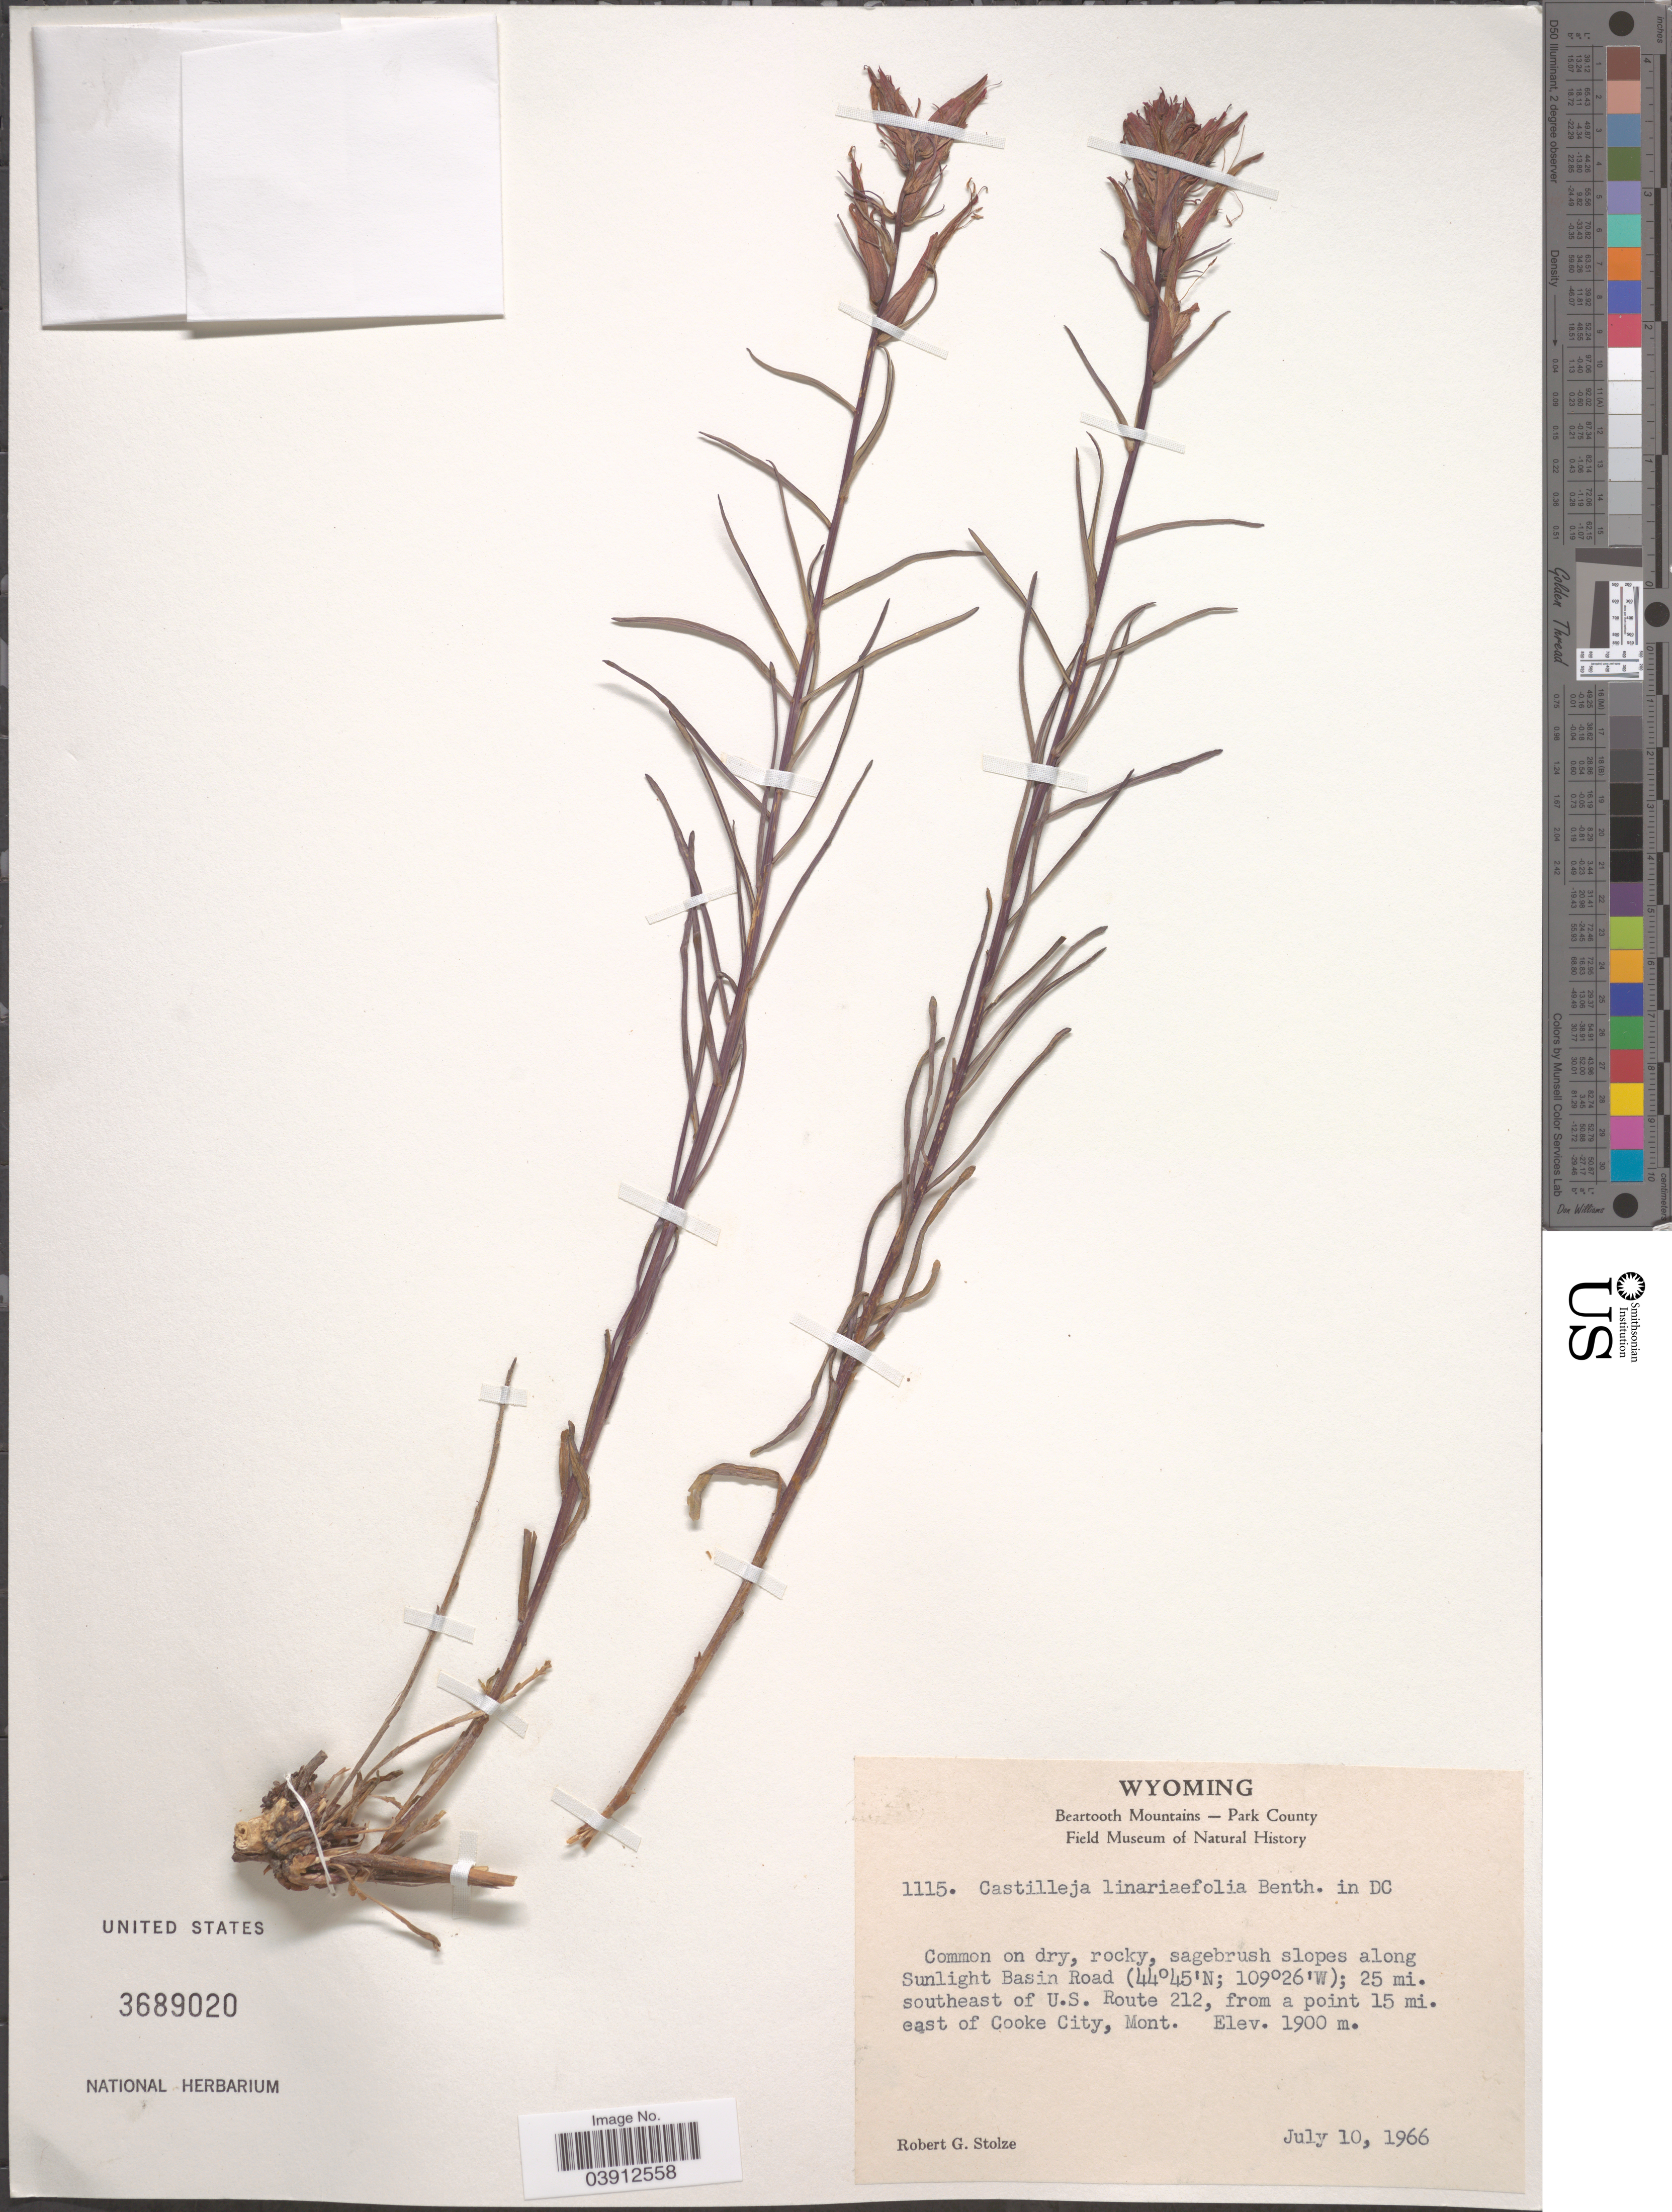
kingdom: Plantae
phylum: Tracheophyta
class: Magnoliopsida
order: Lamiales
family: Orobanchaceae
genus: Castilleja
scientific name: Castilleja linariifolia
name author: Benth.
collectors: R. G. Stolze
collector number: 1115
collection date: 1966-07-10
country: United States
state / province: Wyoming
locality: Beartooth Mountains - Park County. Sagebrush slopes along Sunlight Basin Road; 25 mi. southeast of U.S. Route 212, from a point 15 mi. east of Cooke City, Mont.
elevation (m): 1900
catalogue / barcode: US 3689020